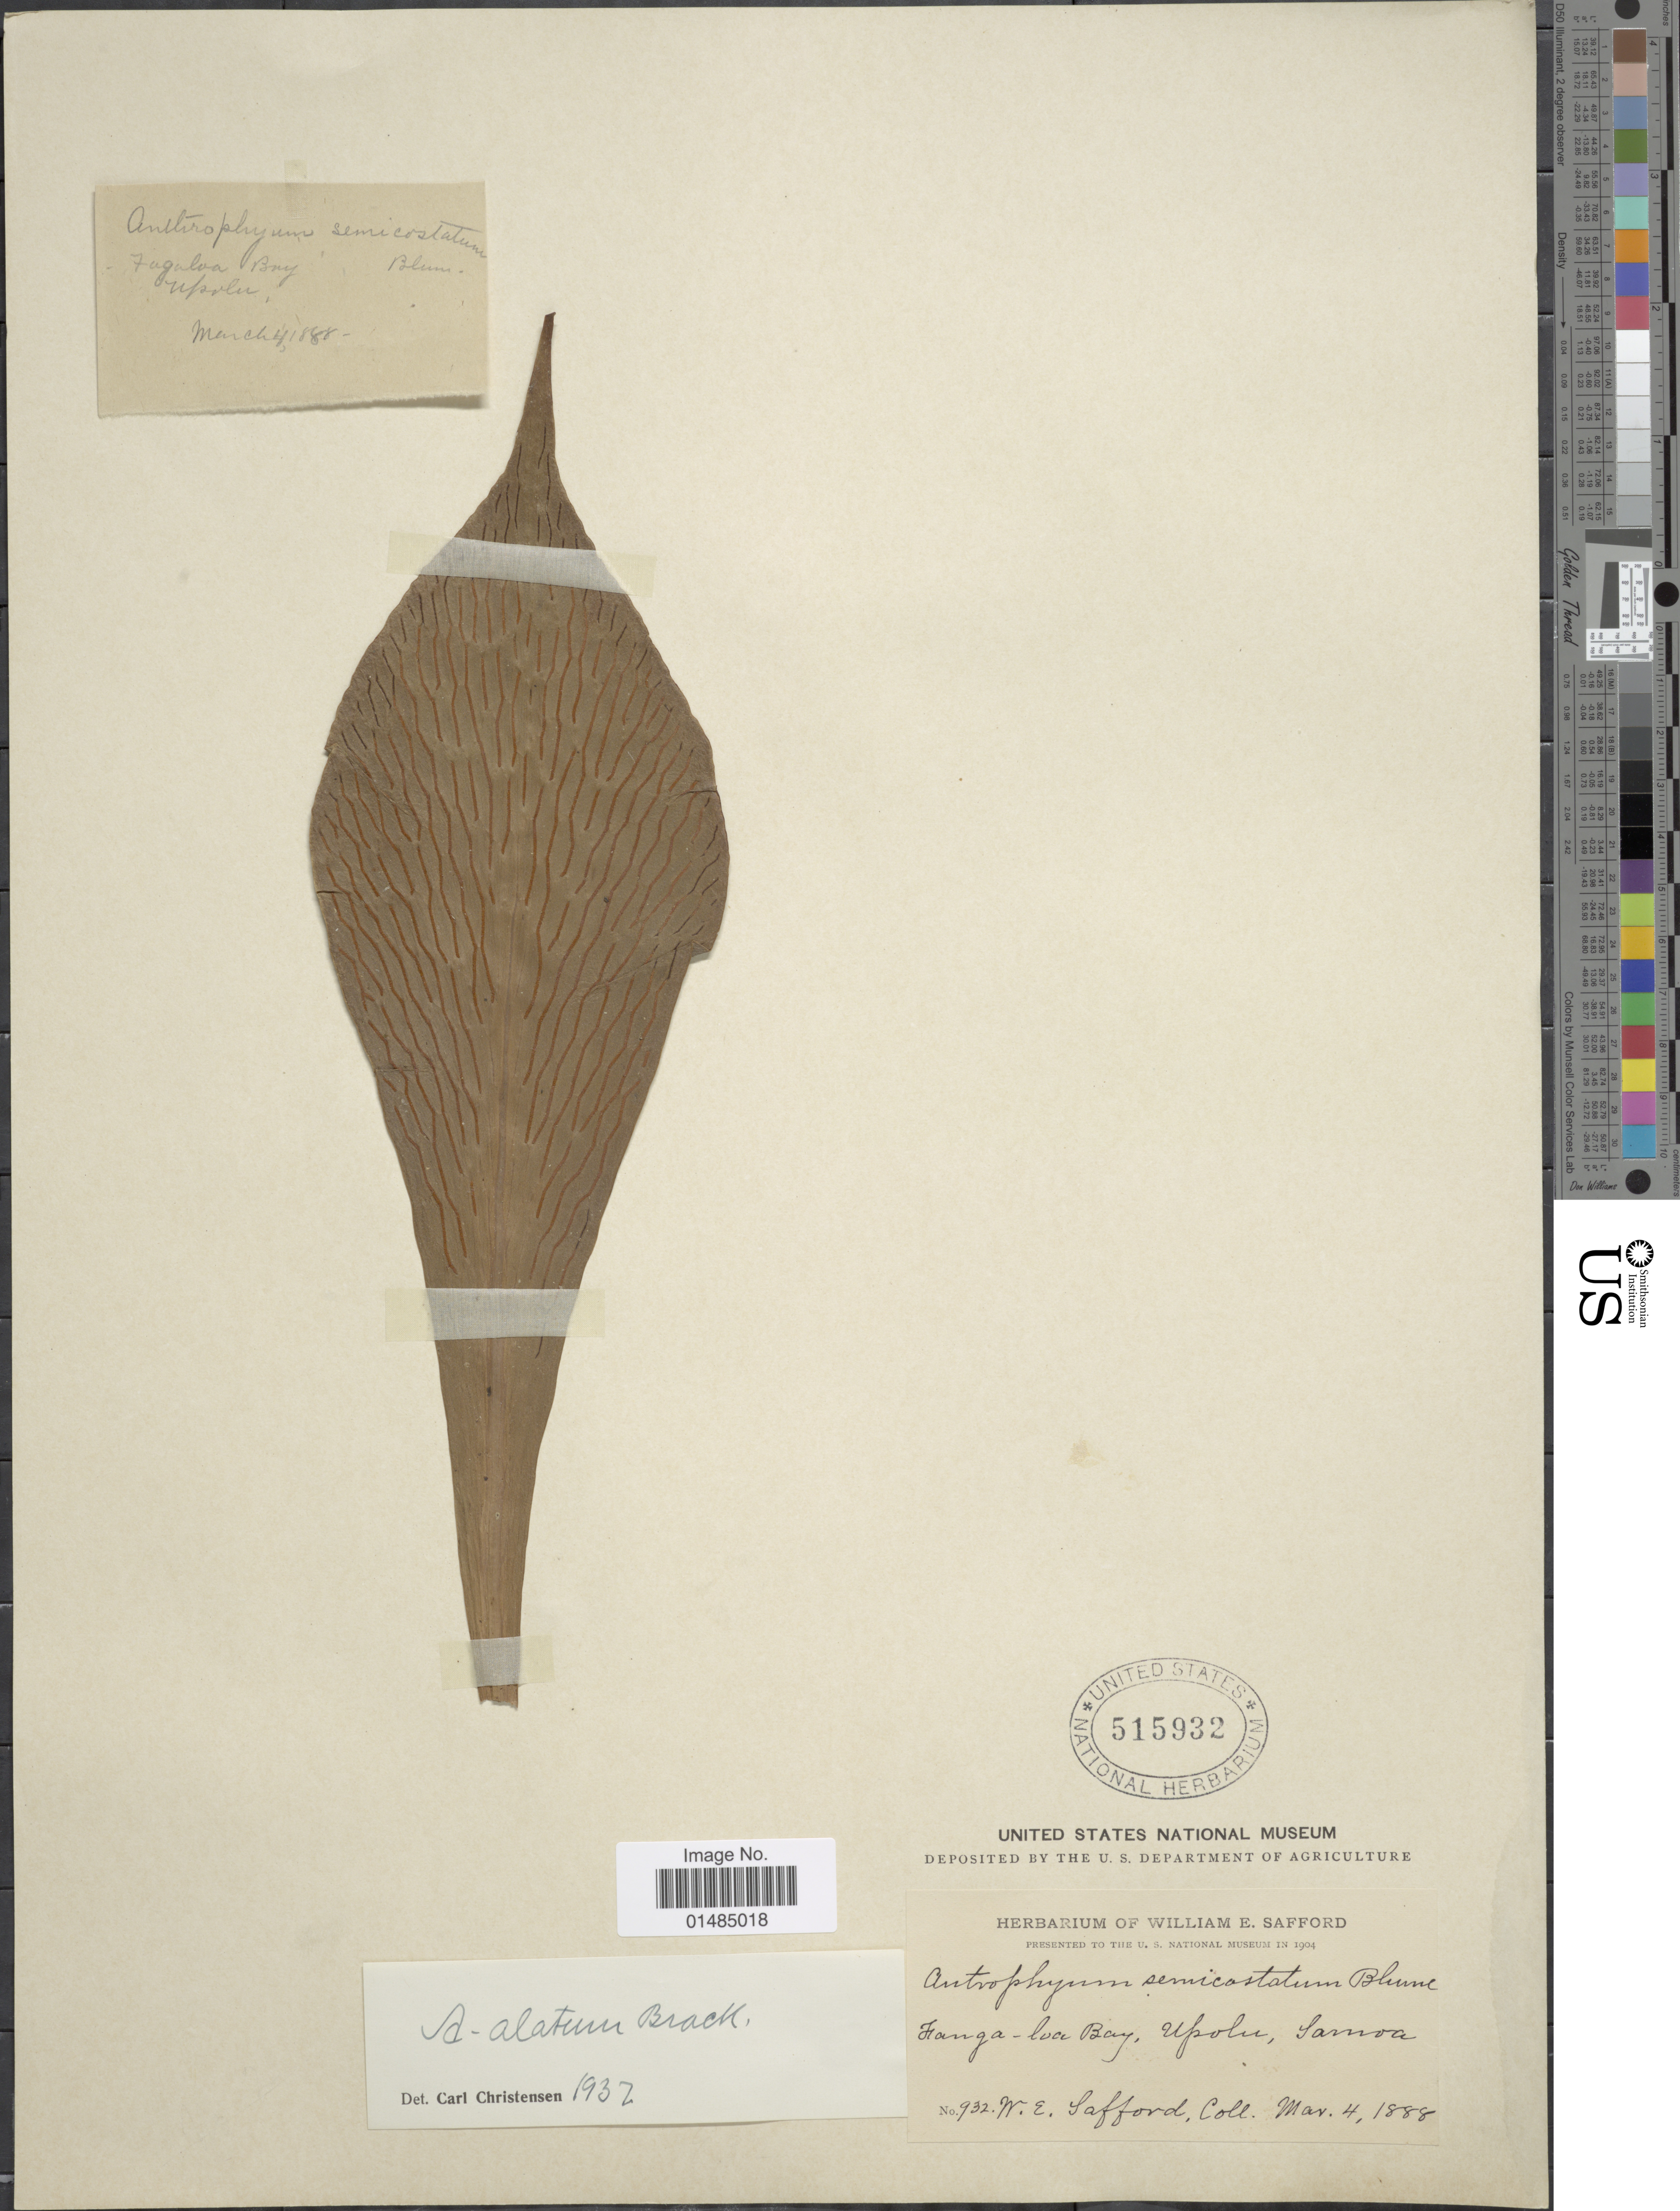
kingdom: Plantae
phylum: Tracheophyta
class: Polypodiopsida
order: Polypodiales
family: Pteridaceae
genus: Antrophyum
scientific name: Antrophyum alatum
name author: Brack. in Wilkes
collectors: W. E. Safford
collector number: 932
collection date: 1888-03-04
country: Samoa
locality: Fangaloa Bay, Upolu, Samoa.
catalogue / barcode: US 515932